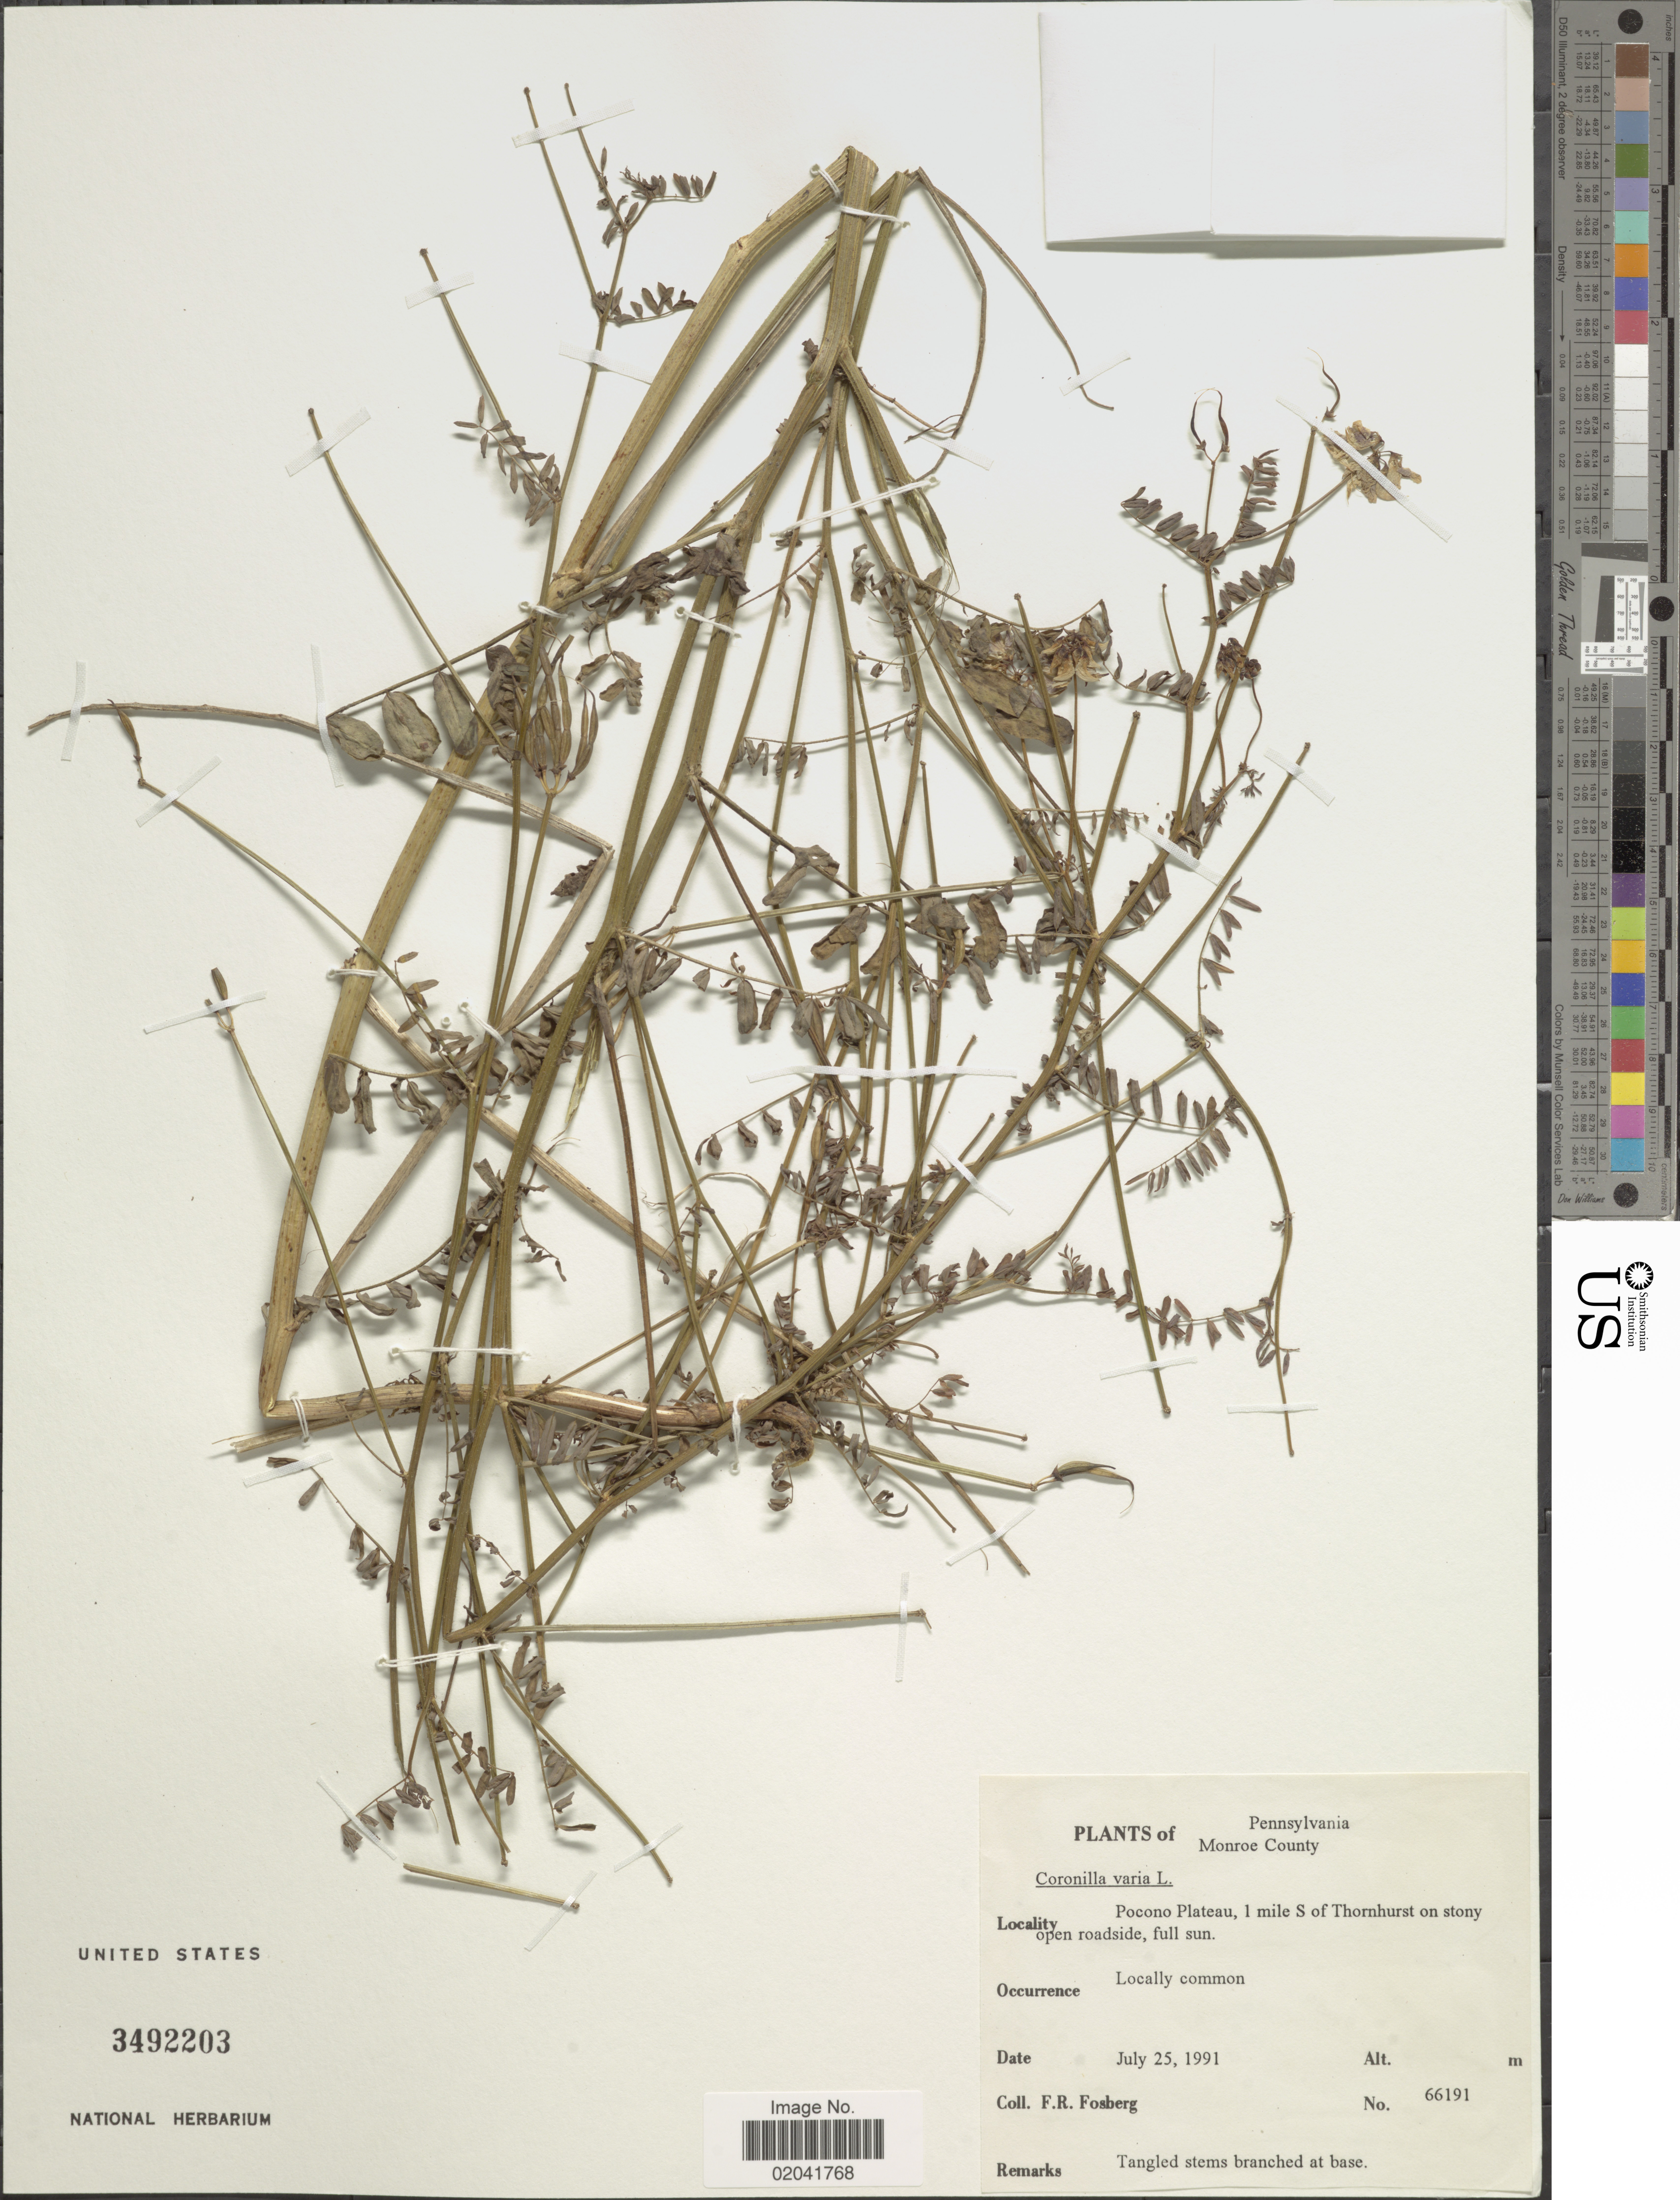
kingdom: Plantae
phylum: Tracheophyta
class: Magnoliopsida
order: Fabales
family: Fabaceae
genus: Coronilla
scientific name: Coronilla varia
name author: L.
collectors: F. R. Fosberg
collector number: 66191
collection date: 1991-07-25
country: United States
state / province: Pennsylvania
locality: Monroe County, Pocono Plateau, 1 mile S of Thornhurst on stony open roadside, full sun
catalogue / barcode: US 3492203